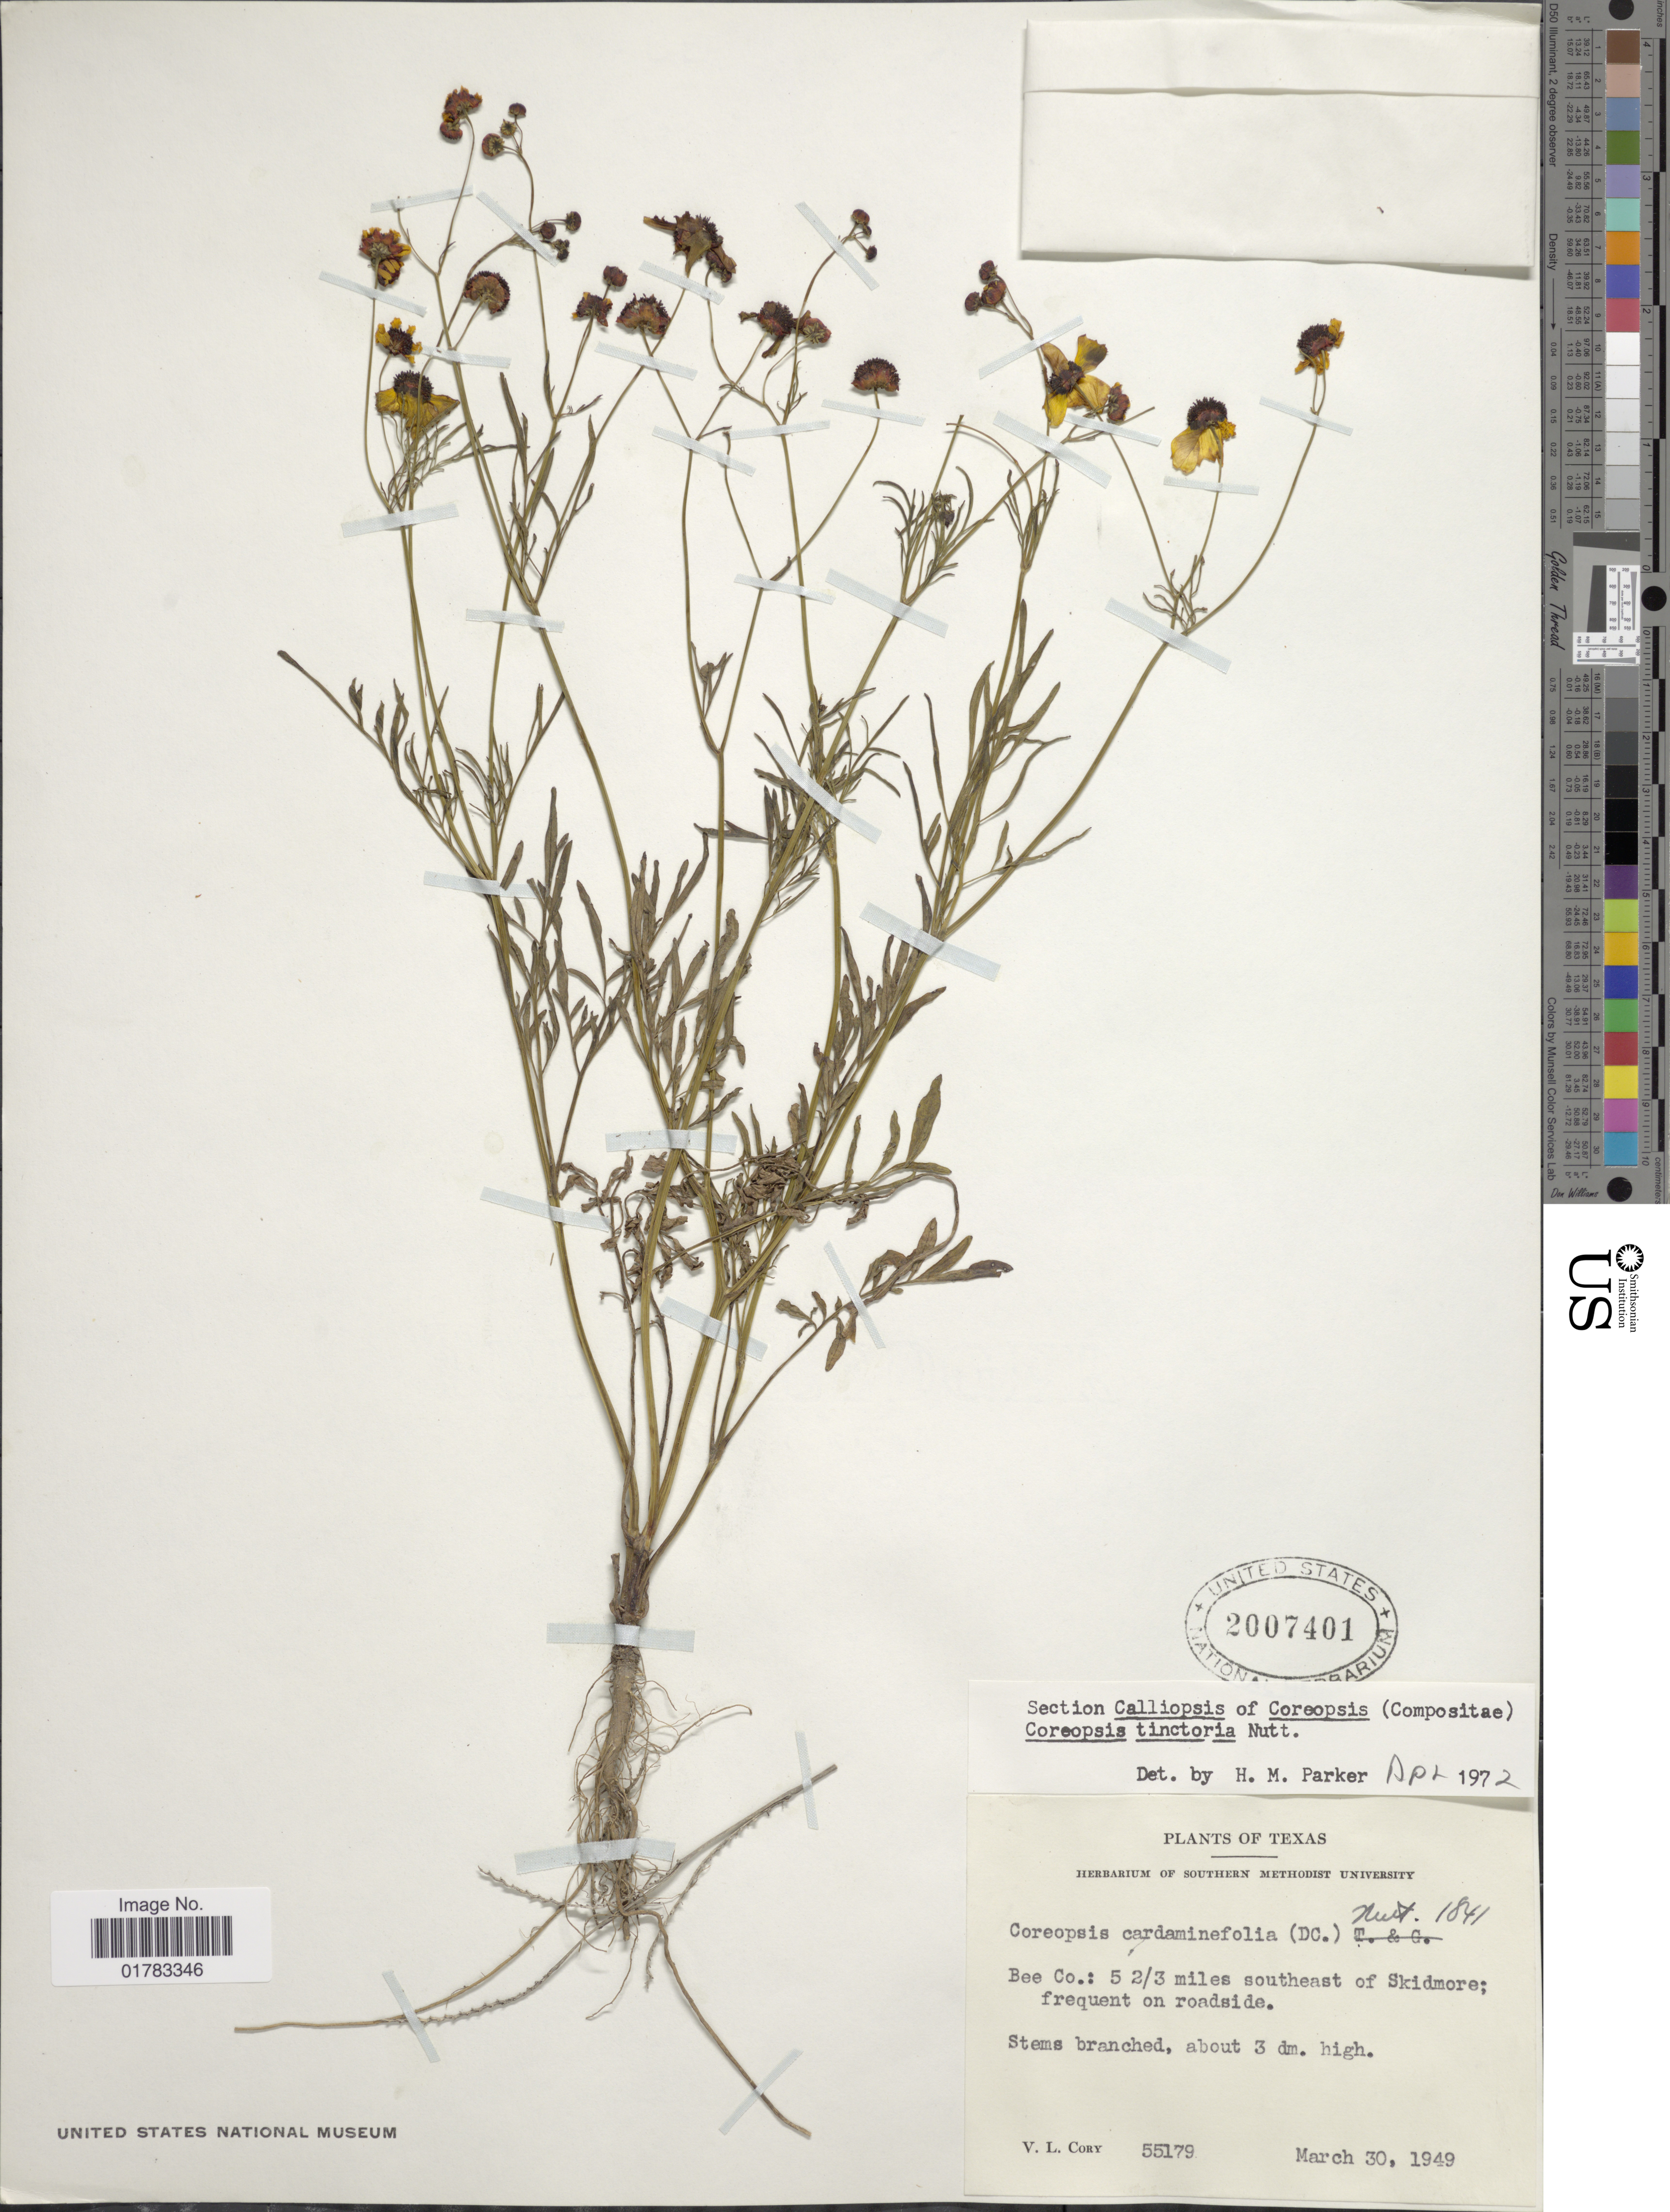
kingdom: Plantae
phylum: Tracheophyta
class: Magnoliopsida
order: Asterales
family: Asteraceae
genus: Coreopsis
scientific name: Coreopsis tinctoria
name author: Nutt.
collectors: V. Cory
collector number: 55179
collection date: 1949-03-30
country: United States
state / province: Texas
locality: Bee Co.: 5 2/3 miles southeast of Skidmore; frequent on roadside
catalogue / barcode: US 2007401